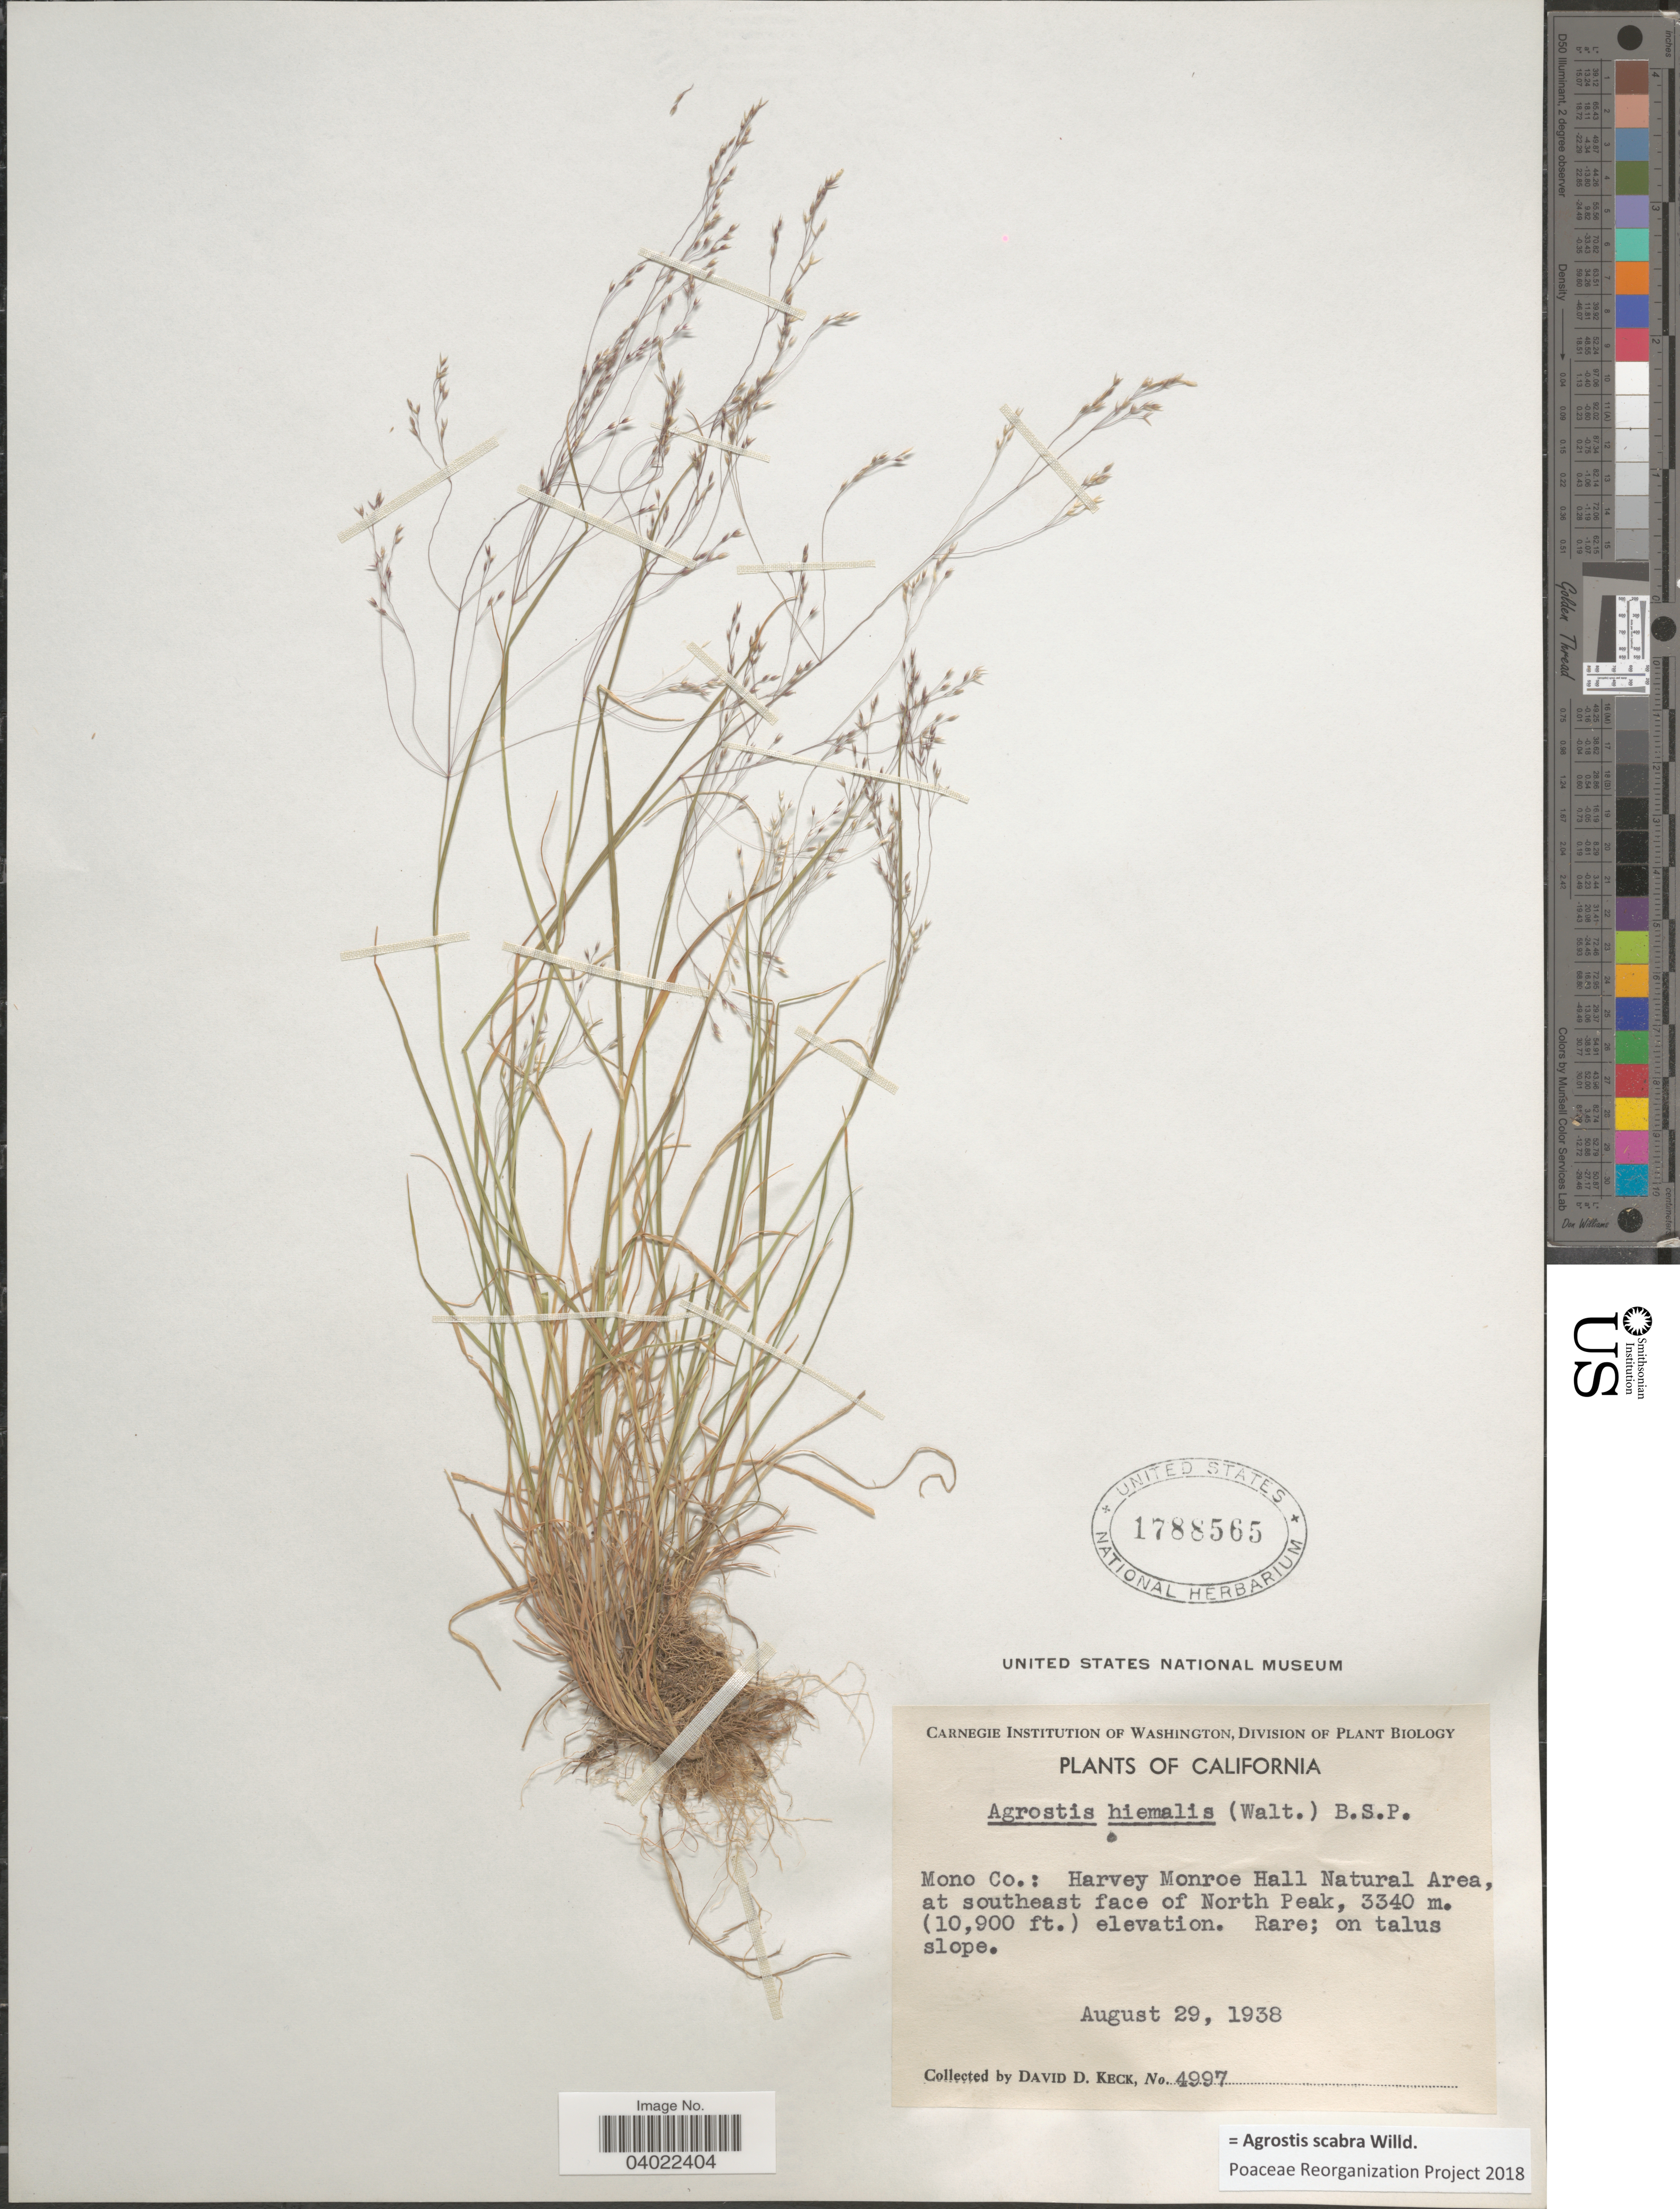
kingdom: Plantae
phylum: Tracheophyta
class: Liliopsida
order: Poales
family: Poaceae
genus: Agrostis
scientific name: Agrostis scabra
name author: Willd.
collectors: D. D. Keck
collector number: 4997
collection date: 1938-08-29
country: United States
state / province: California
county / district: Mono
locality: Mono Co.: Harvey Monroe Hall Natural Area, at southeast face of North Peak.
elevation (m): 3340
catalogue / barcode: US 1788565